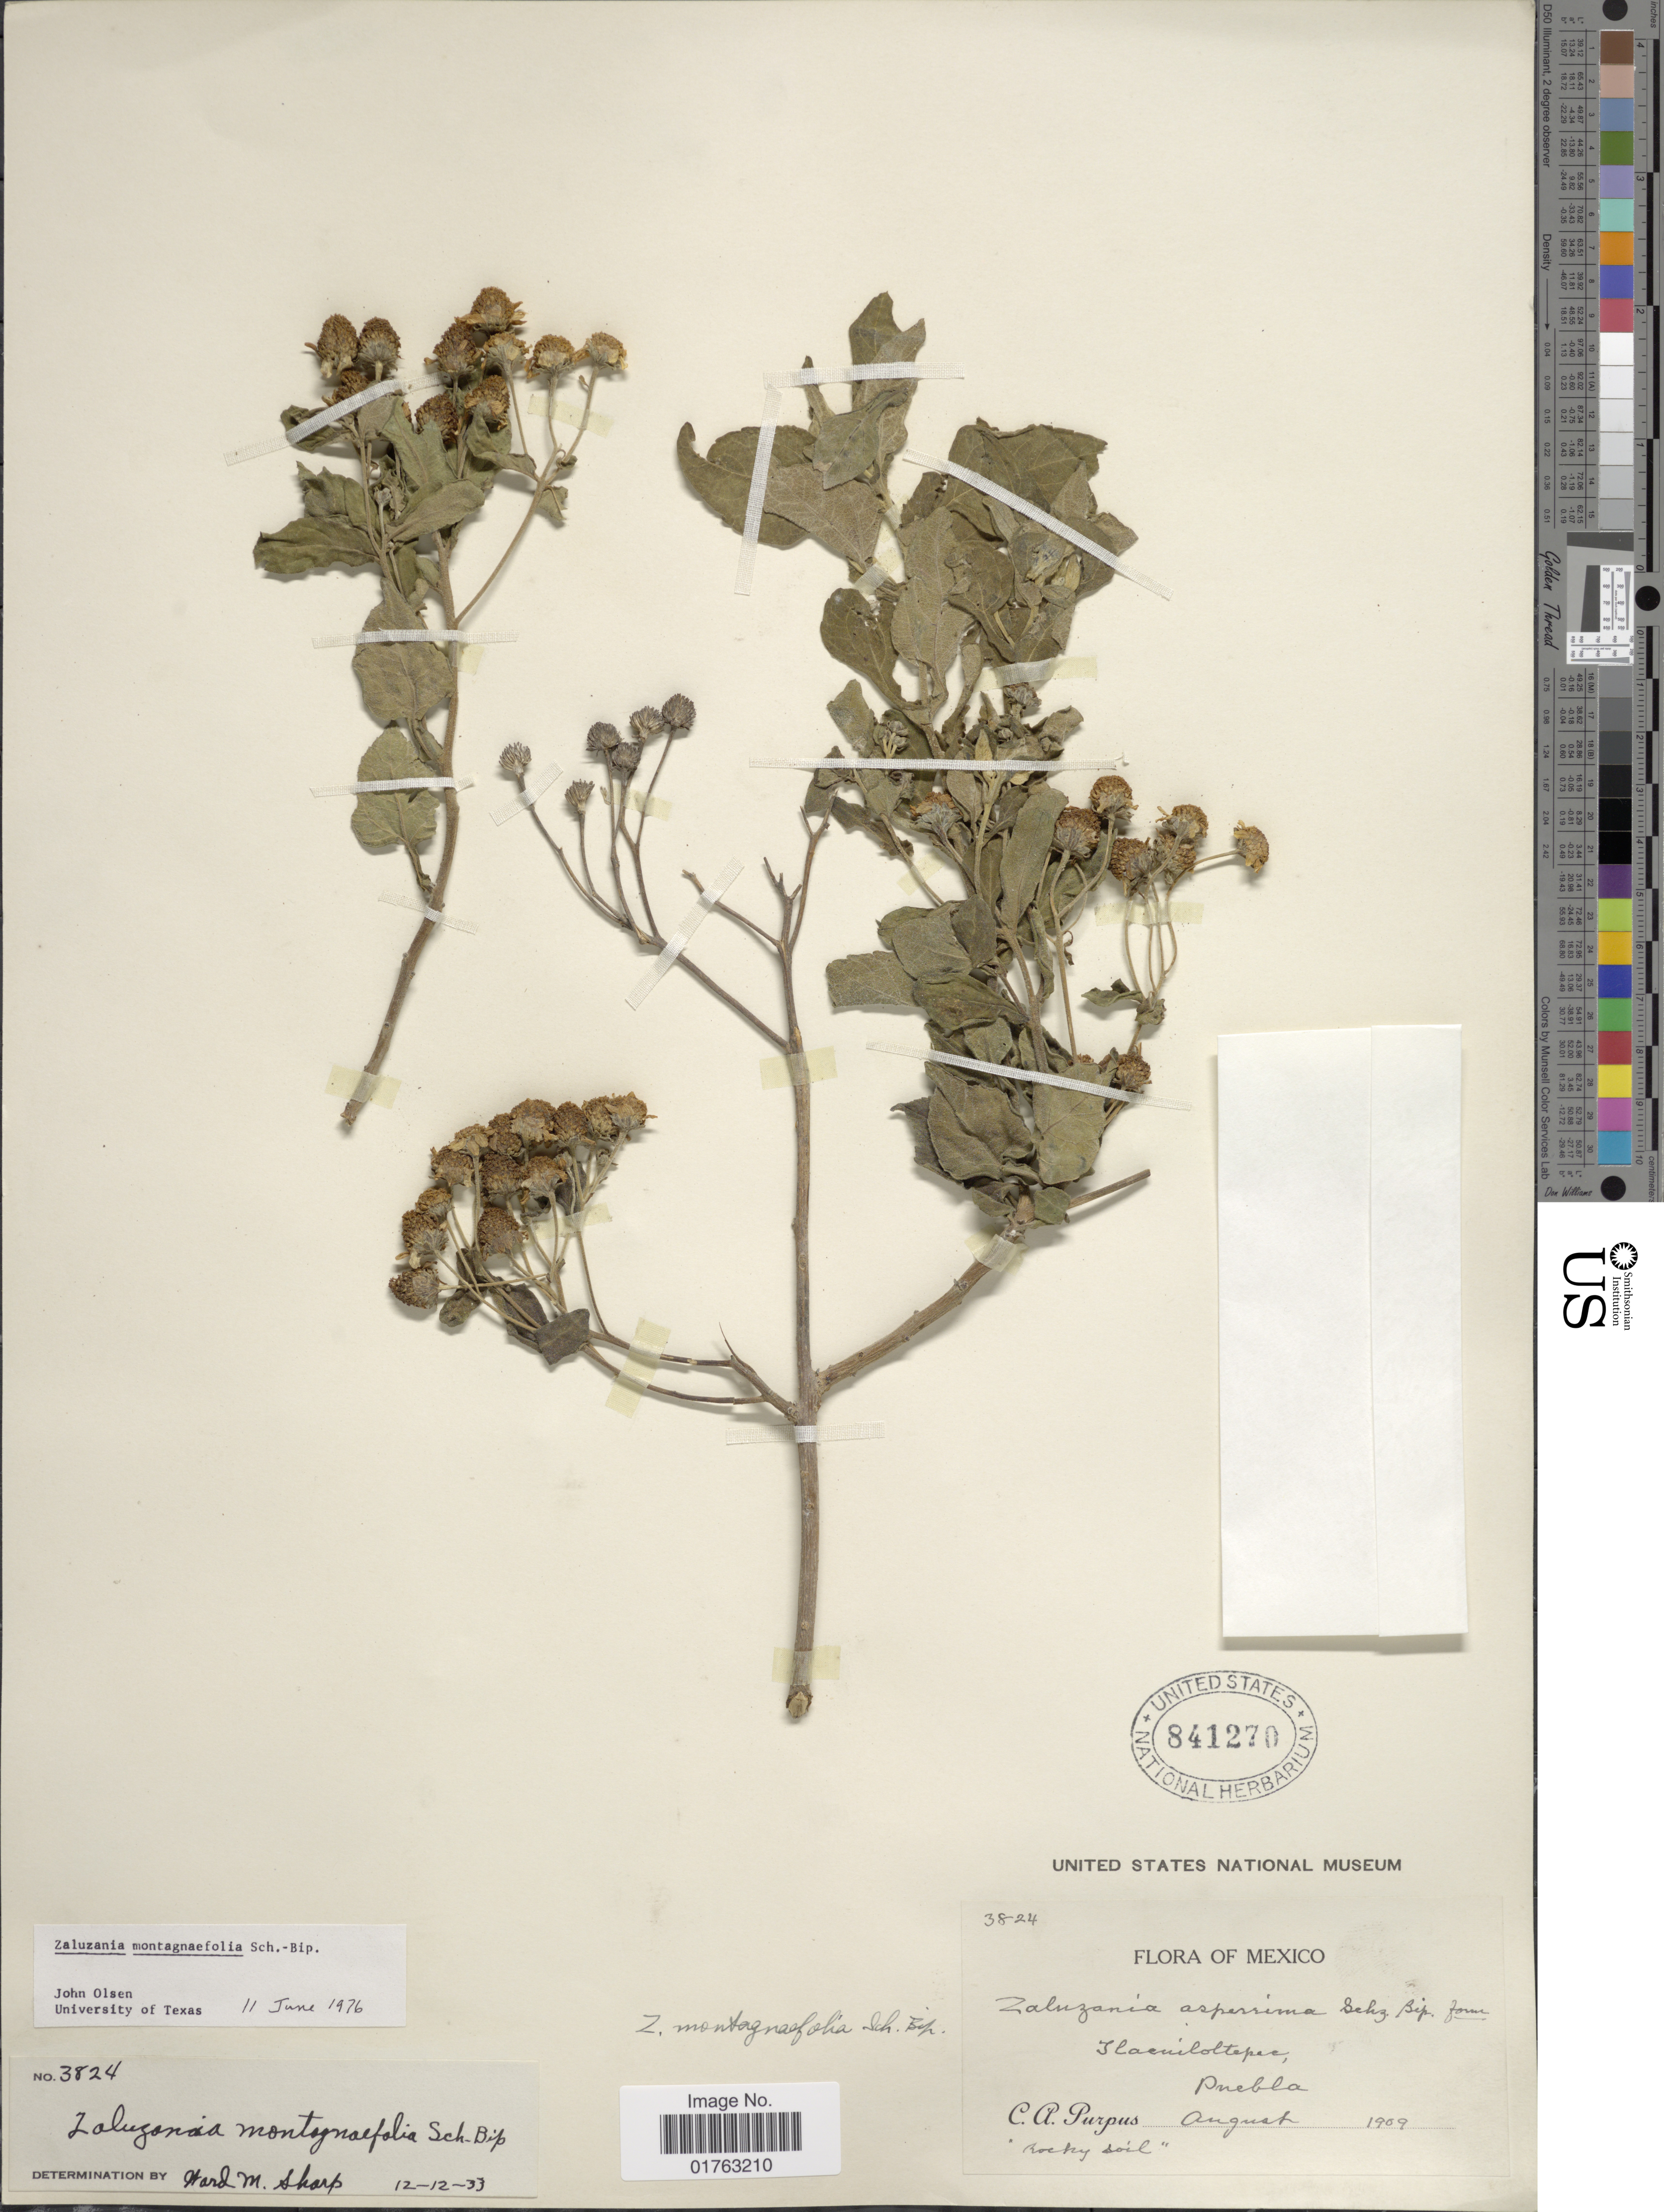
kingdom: Plantae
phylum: Tracheophyta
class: Magnoliopsida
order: Asterales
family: Asteraceae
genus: Zaluzania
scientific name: Zaluzania montagnaefolia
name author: Sch. Bip.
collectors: C. A. Purpus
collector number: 3824*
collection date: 1909-08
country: Mexico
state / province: Puebla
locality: Iztaccihuatl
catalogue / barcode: US 841270